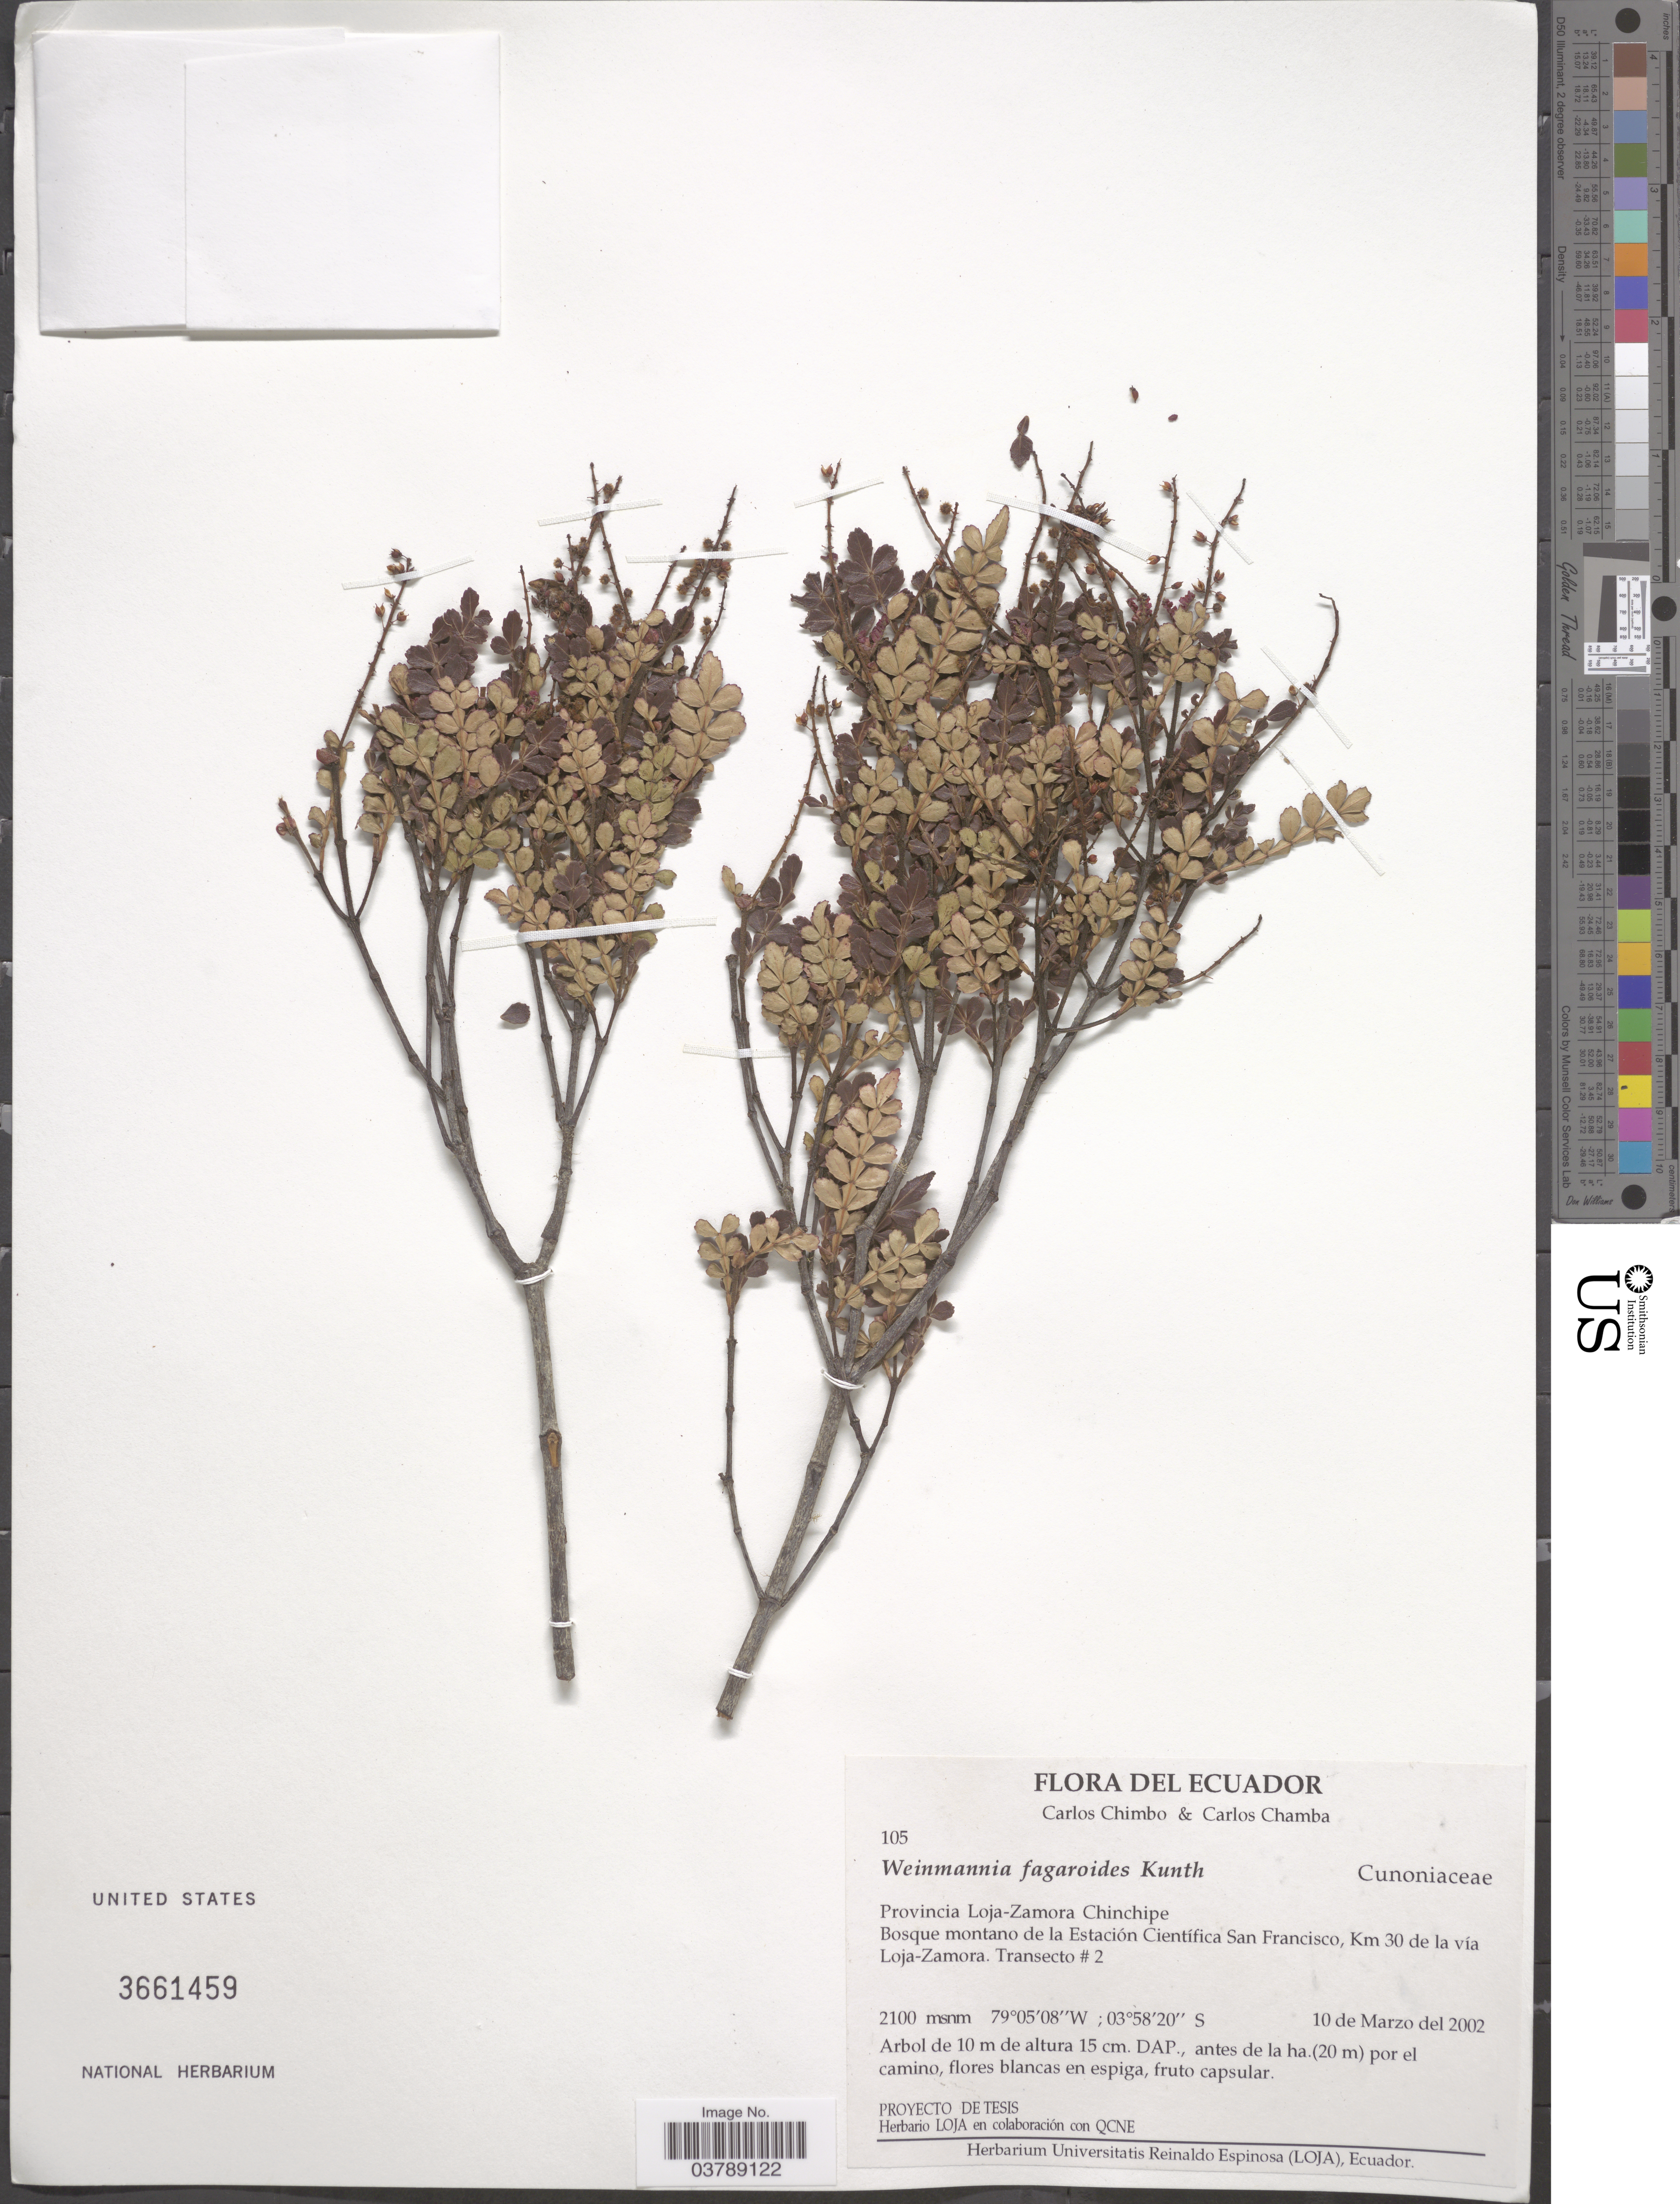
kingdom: Plantae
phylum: Tracheophyta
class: Magnoliopsida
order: Oxalidales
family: Cunoniaceae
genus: Weinmannia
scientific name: Weinmannia fagaroides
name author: Kunth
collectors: C. Chimbo & C. Chamba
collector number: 105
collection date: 2002-03-10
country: Ecuador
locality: Provincia Loja-Zamora Chinchipe. Bosque montano de la Estacíon Científica San Francisco, Km 30 de la vía Loja- Zamora. Transecto #2.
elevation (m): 2100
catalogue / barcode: US 3661459